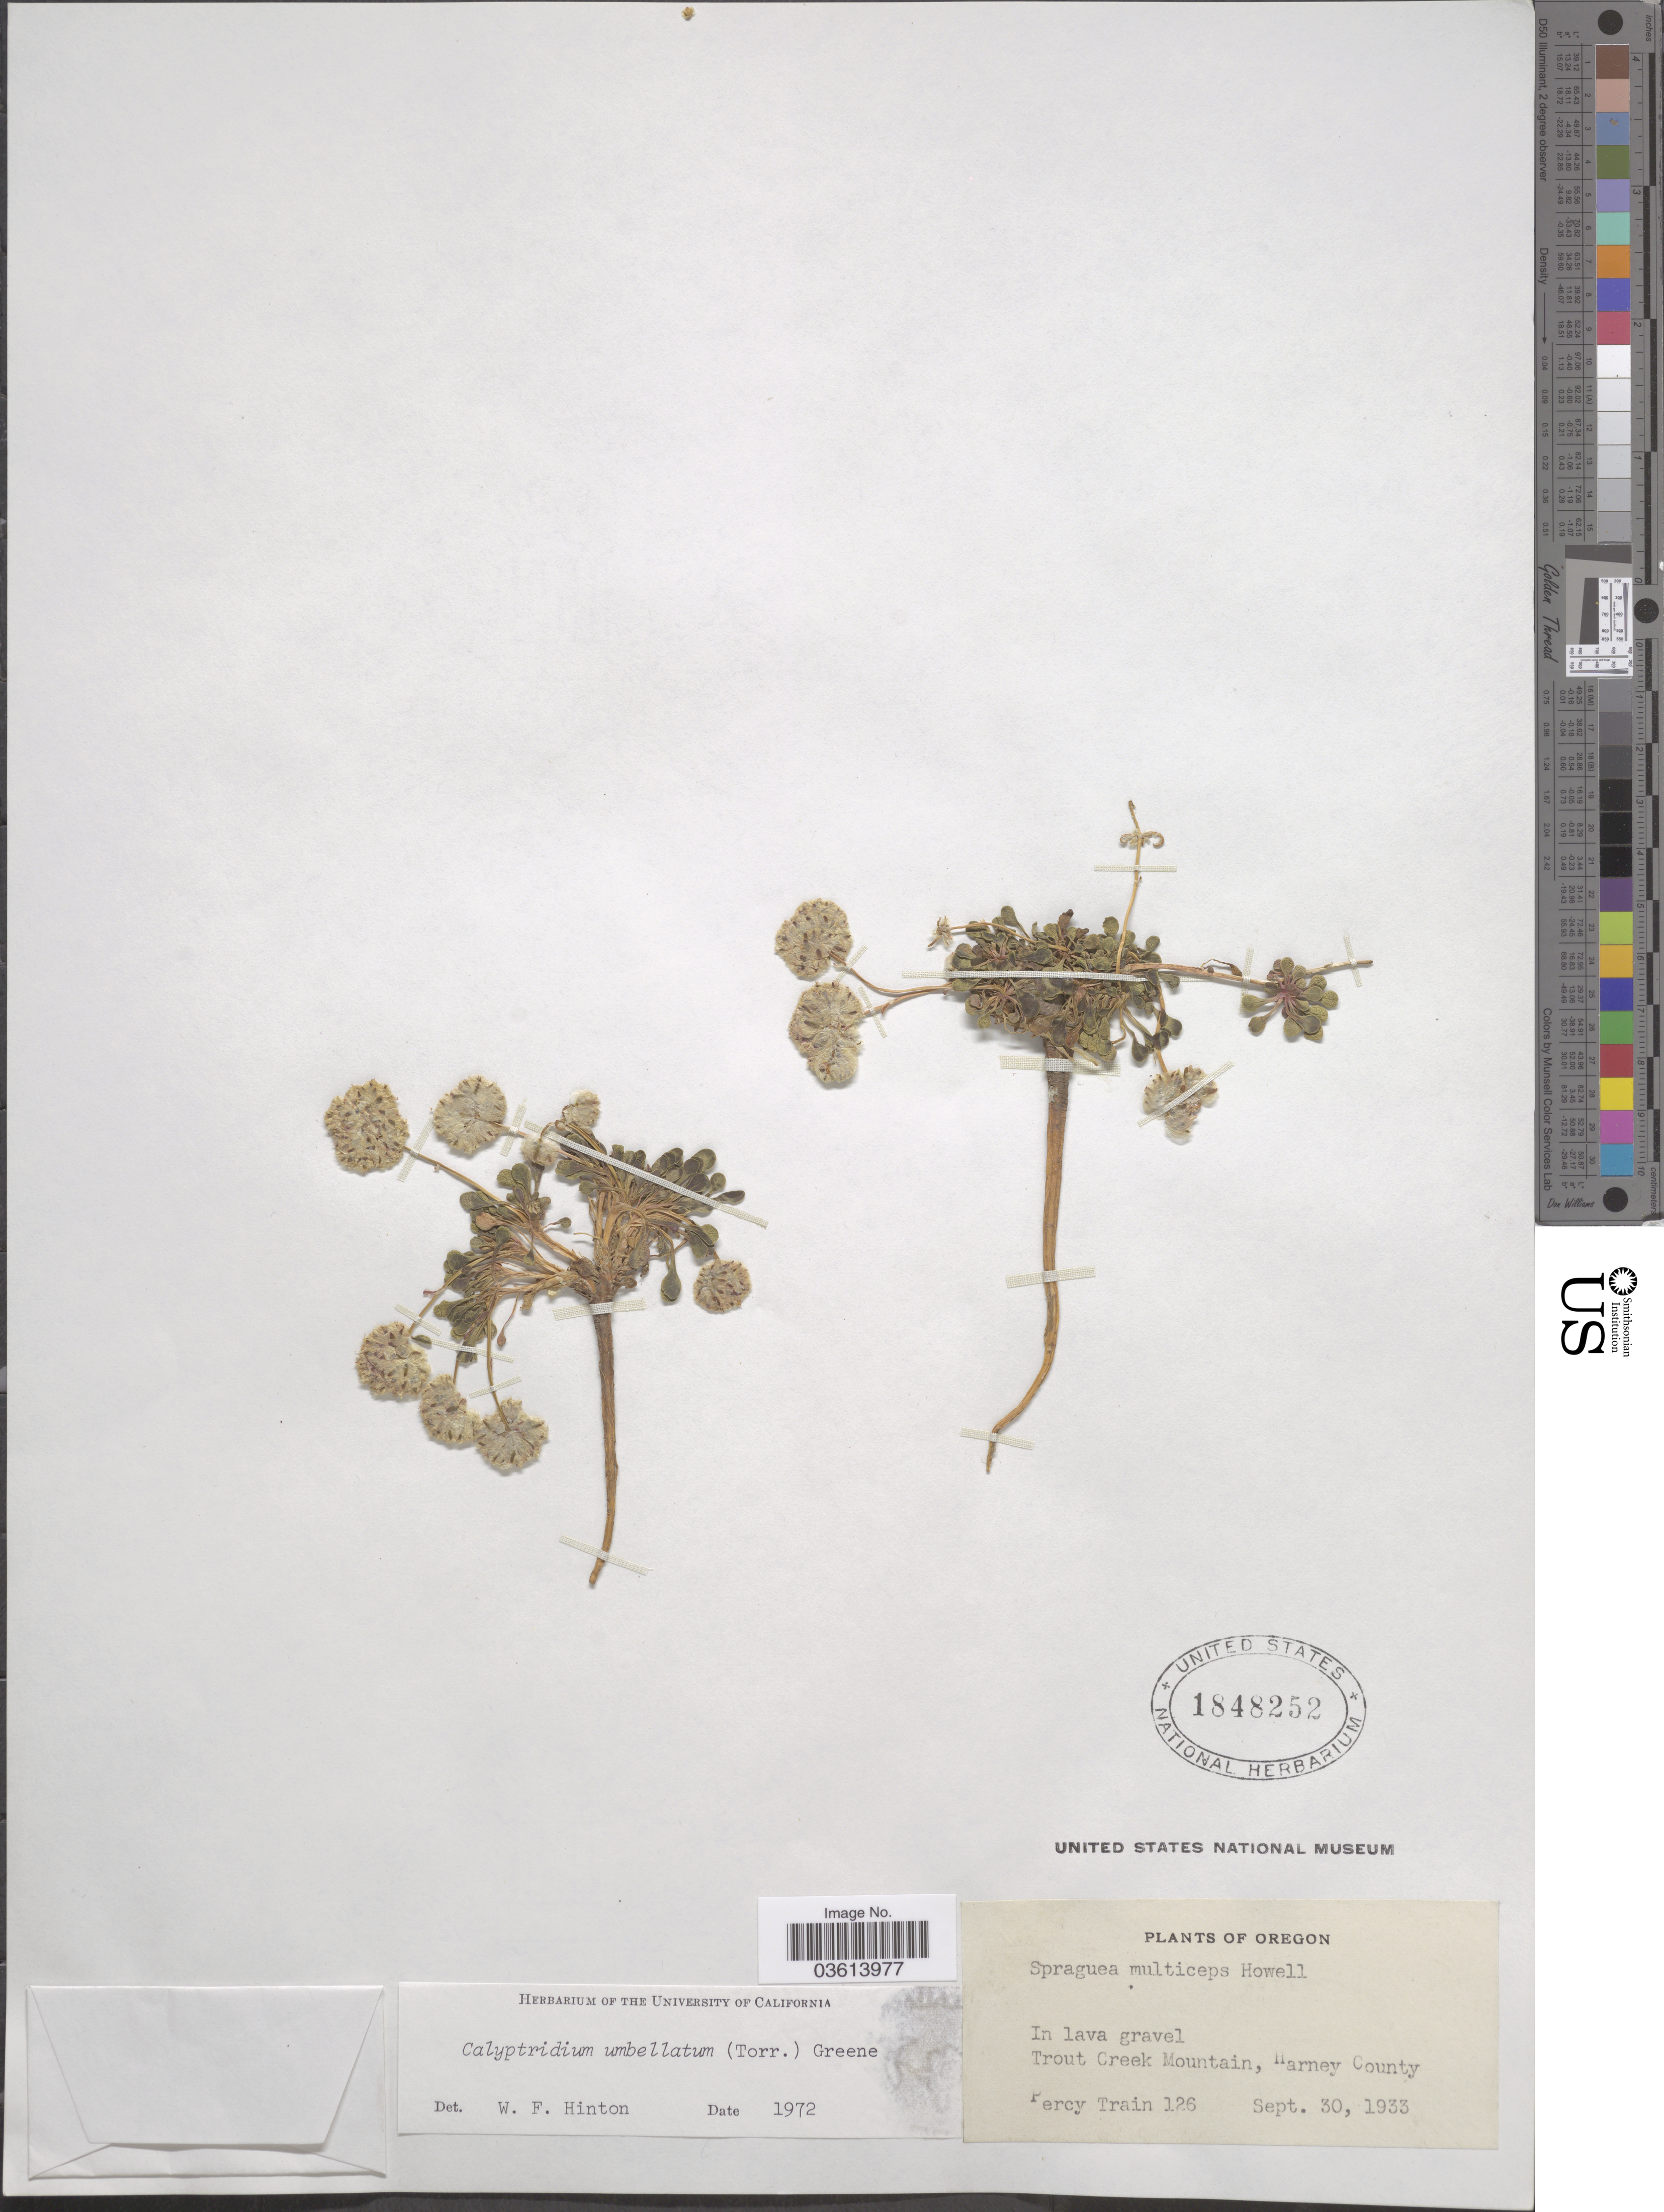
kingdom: Plantae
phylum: Tracheophyta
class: Magnoliopsida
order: Caryophyllales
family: Montiaceae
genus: Calyptridium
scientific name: Calyptridium umbellatum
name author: (Torr.) Greene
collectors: P. Train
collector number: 126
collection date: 1933-09-30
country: United States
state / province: Oregon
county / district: Harney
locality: Trout Creek Mountain, Harney County.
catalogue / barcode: US 1848252